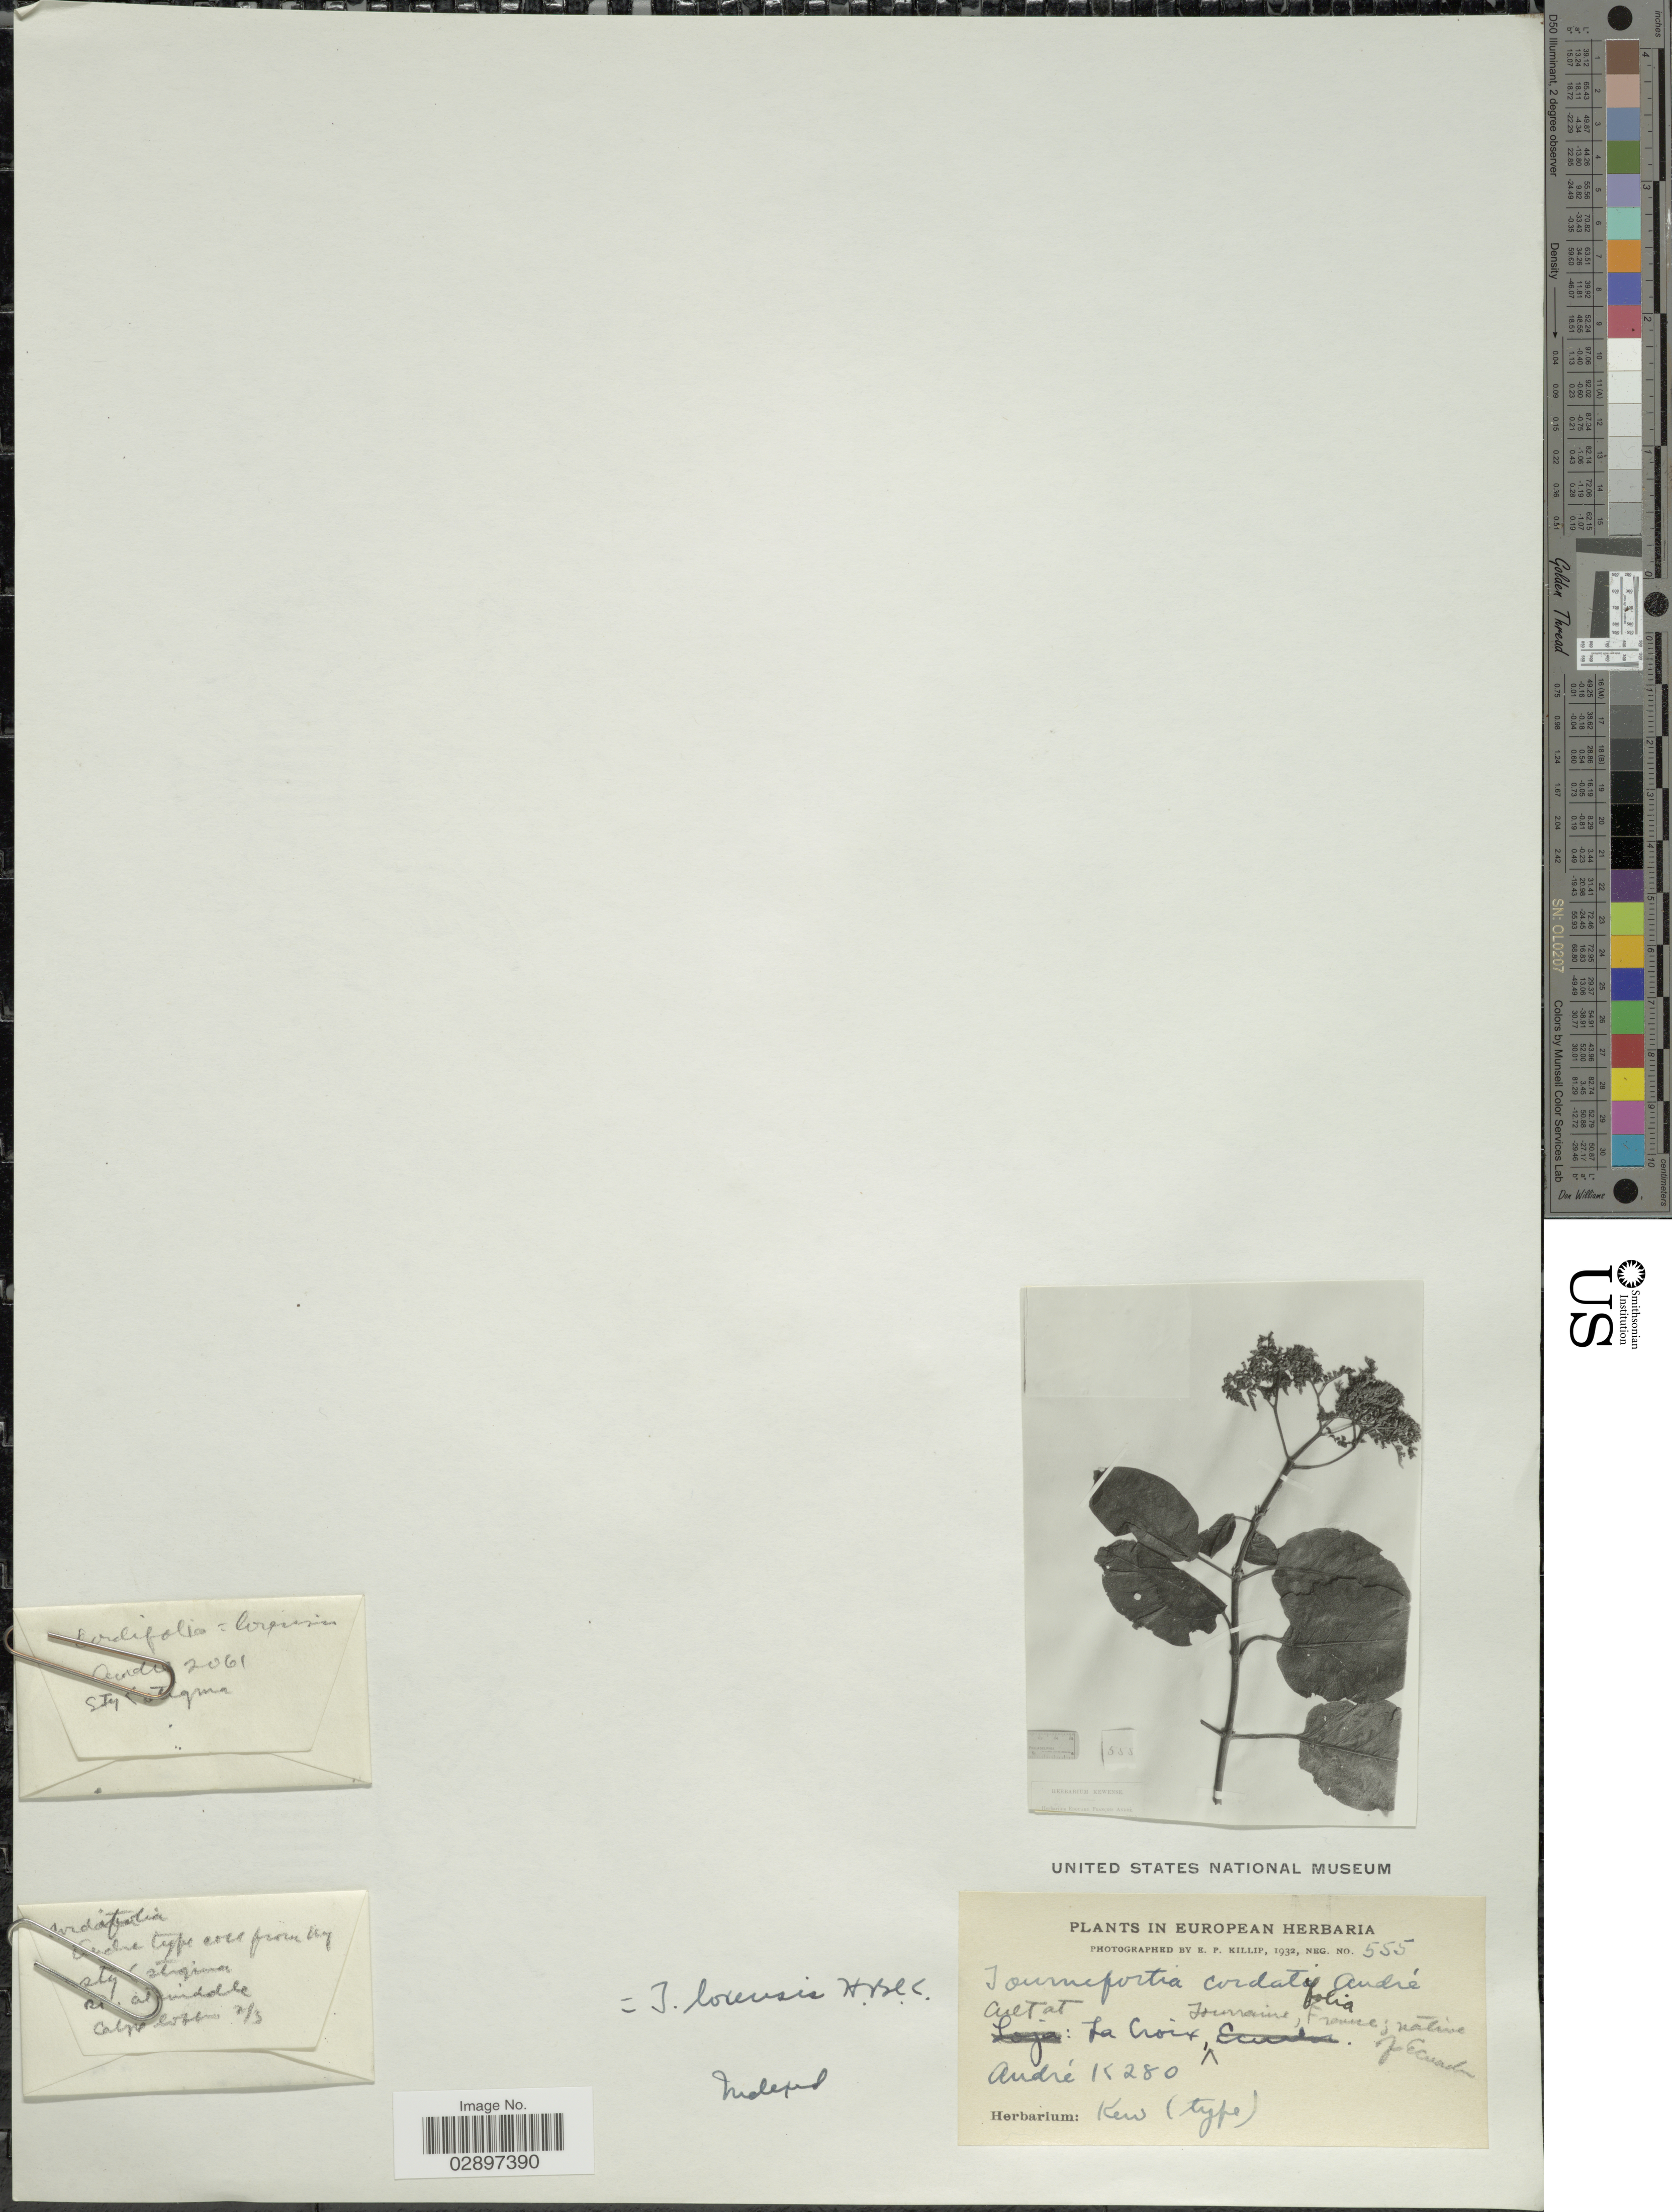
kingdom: Plantae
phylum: Tracheophyta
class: Magnoliopsida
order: Boraginales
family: Heliotropiaceae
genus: Tournefortia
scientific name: Tournefortia polystachya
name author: Ruiz & Pav.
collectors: André, --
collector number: K280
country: France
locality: La Croix, Tsurraine, France.